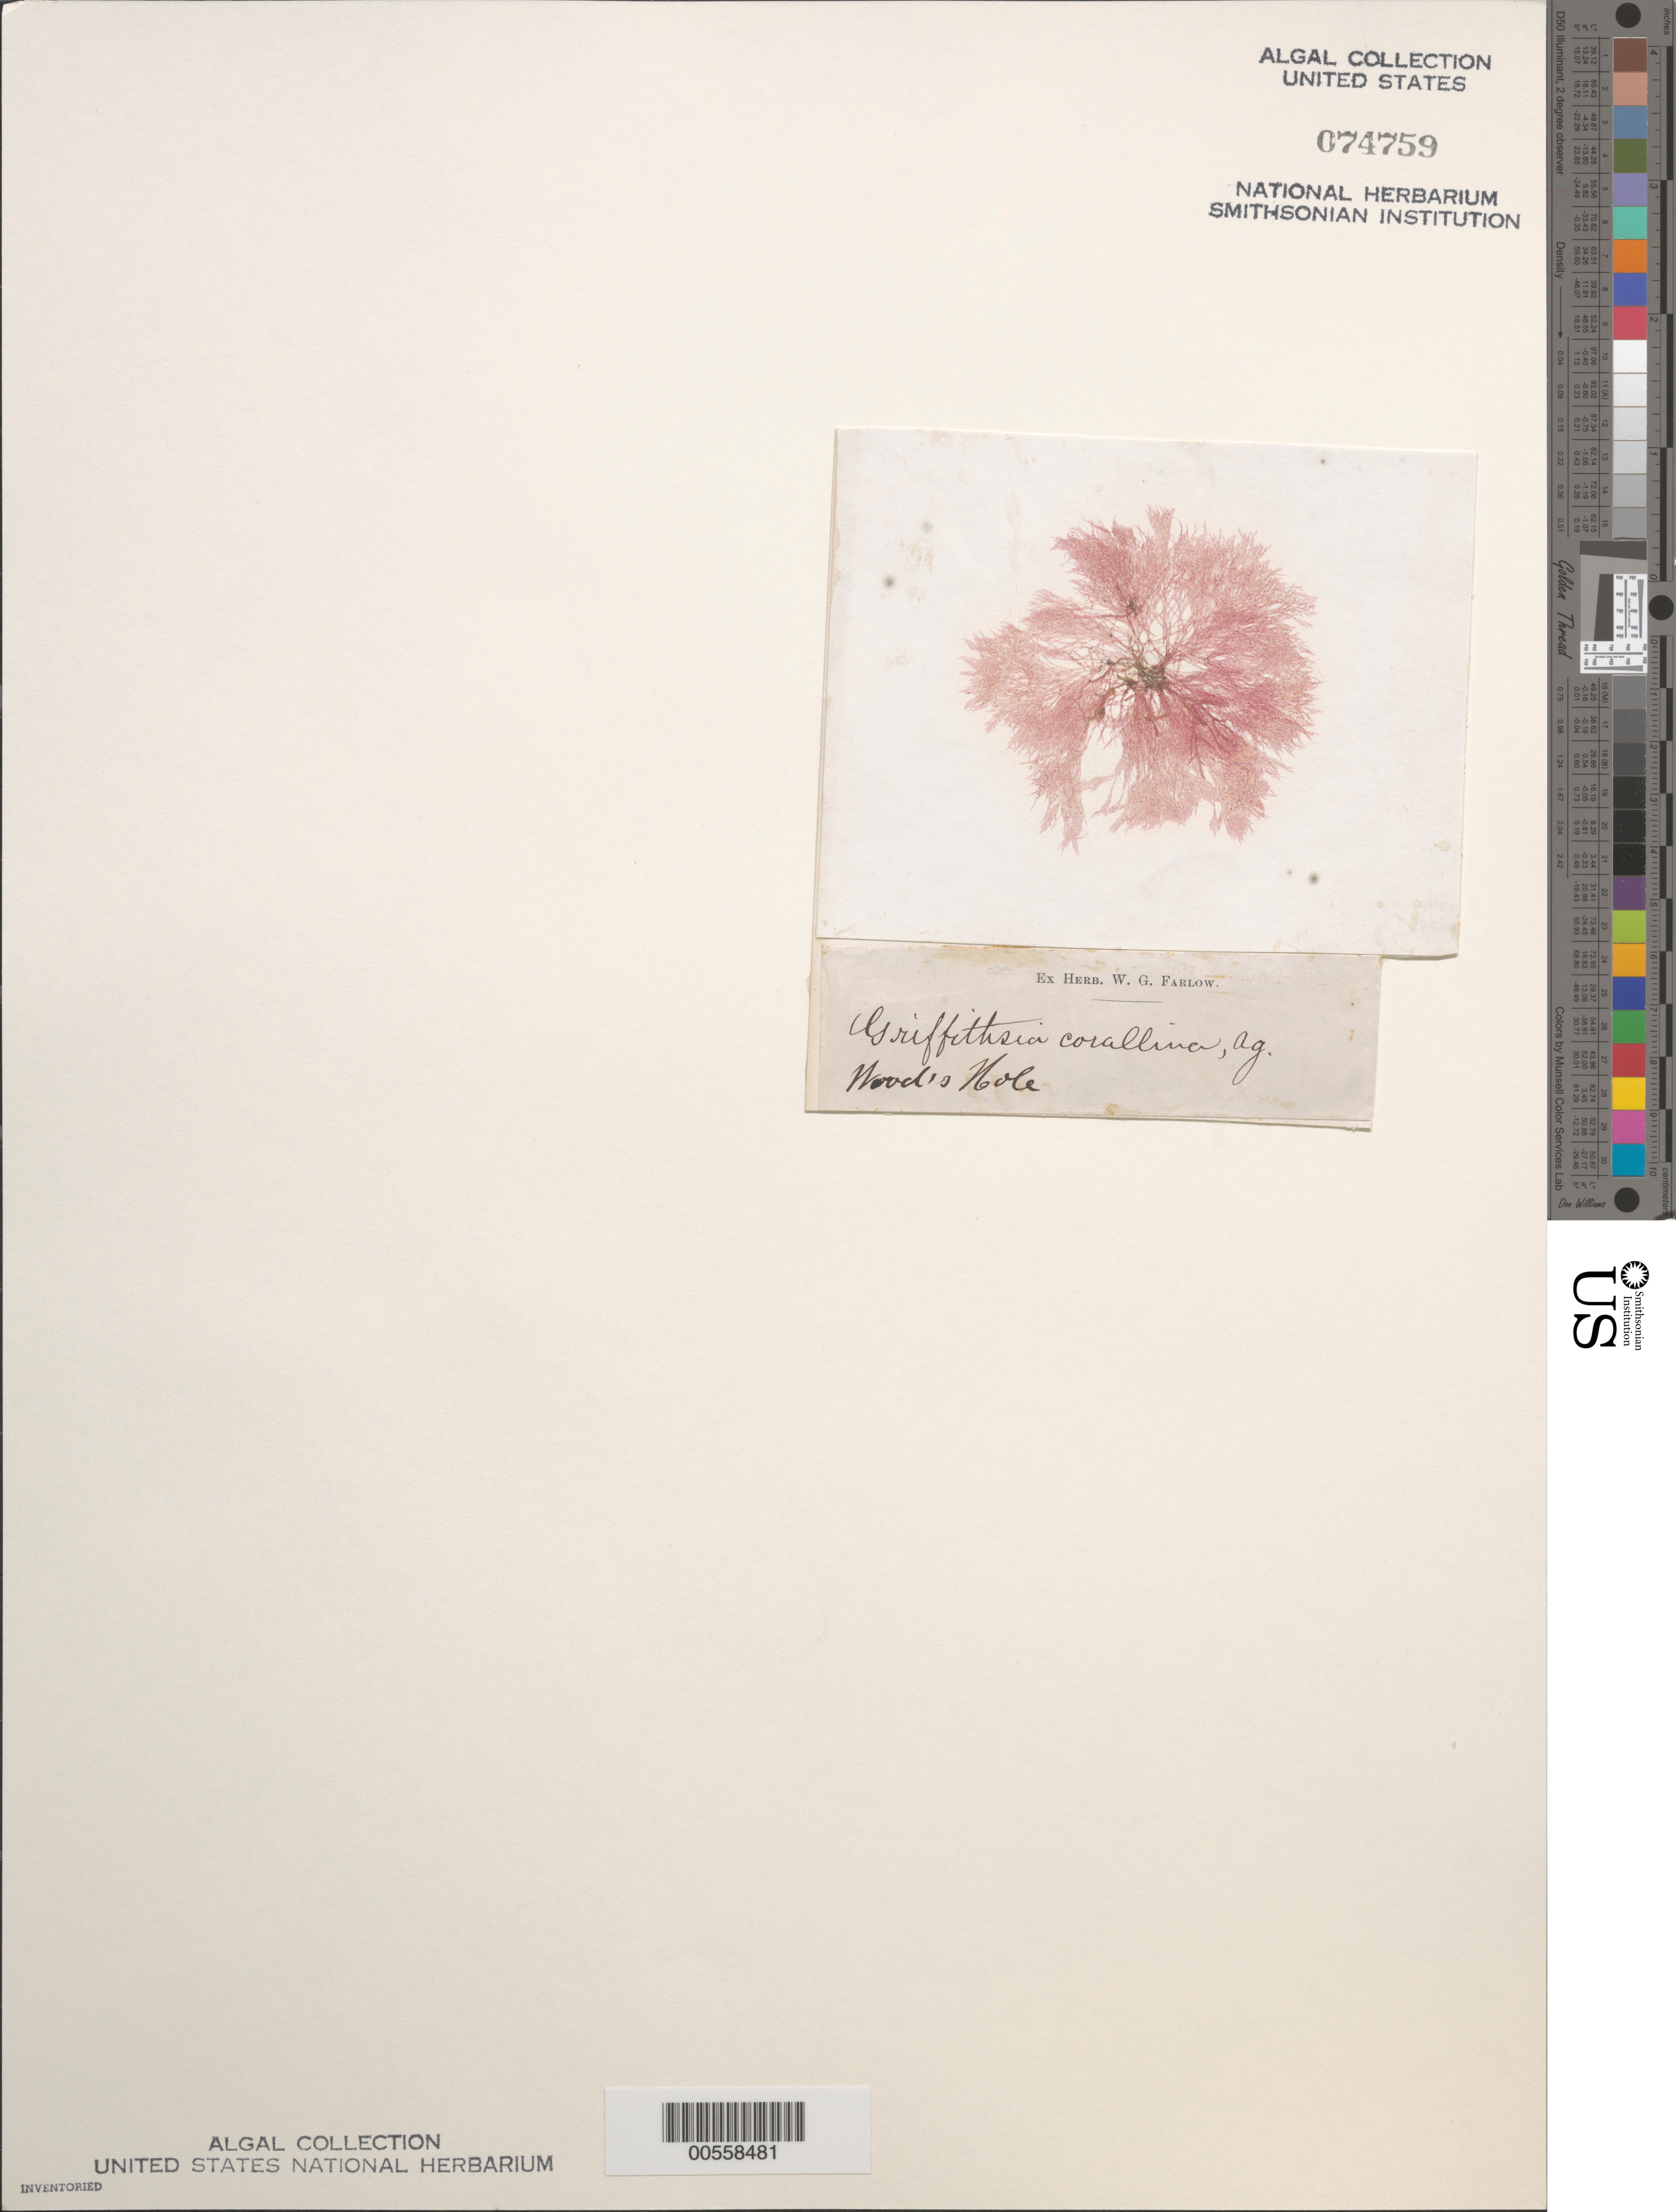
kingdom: Plantae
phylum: Rhodophyta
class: Florideophyceae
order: Ceramiales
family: Wrangeliaceae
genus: Griffithsia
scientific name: Griffithsia corallinoides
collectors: W. Farlow (Herbarium)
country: United States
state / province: Massachusetts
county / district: Barnstable County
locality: Woods Hole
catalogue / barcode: US 74759